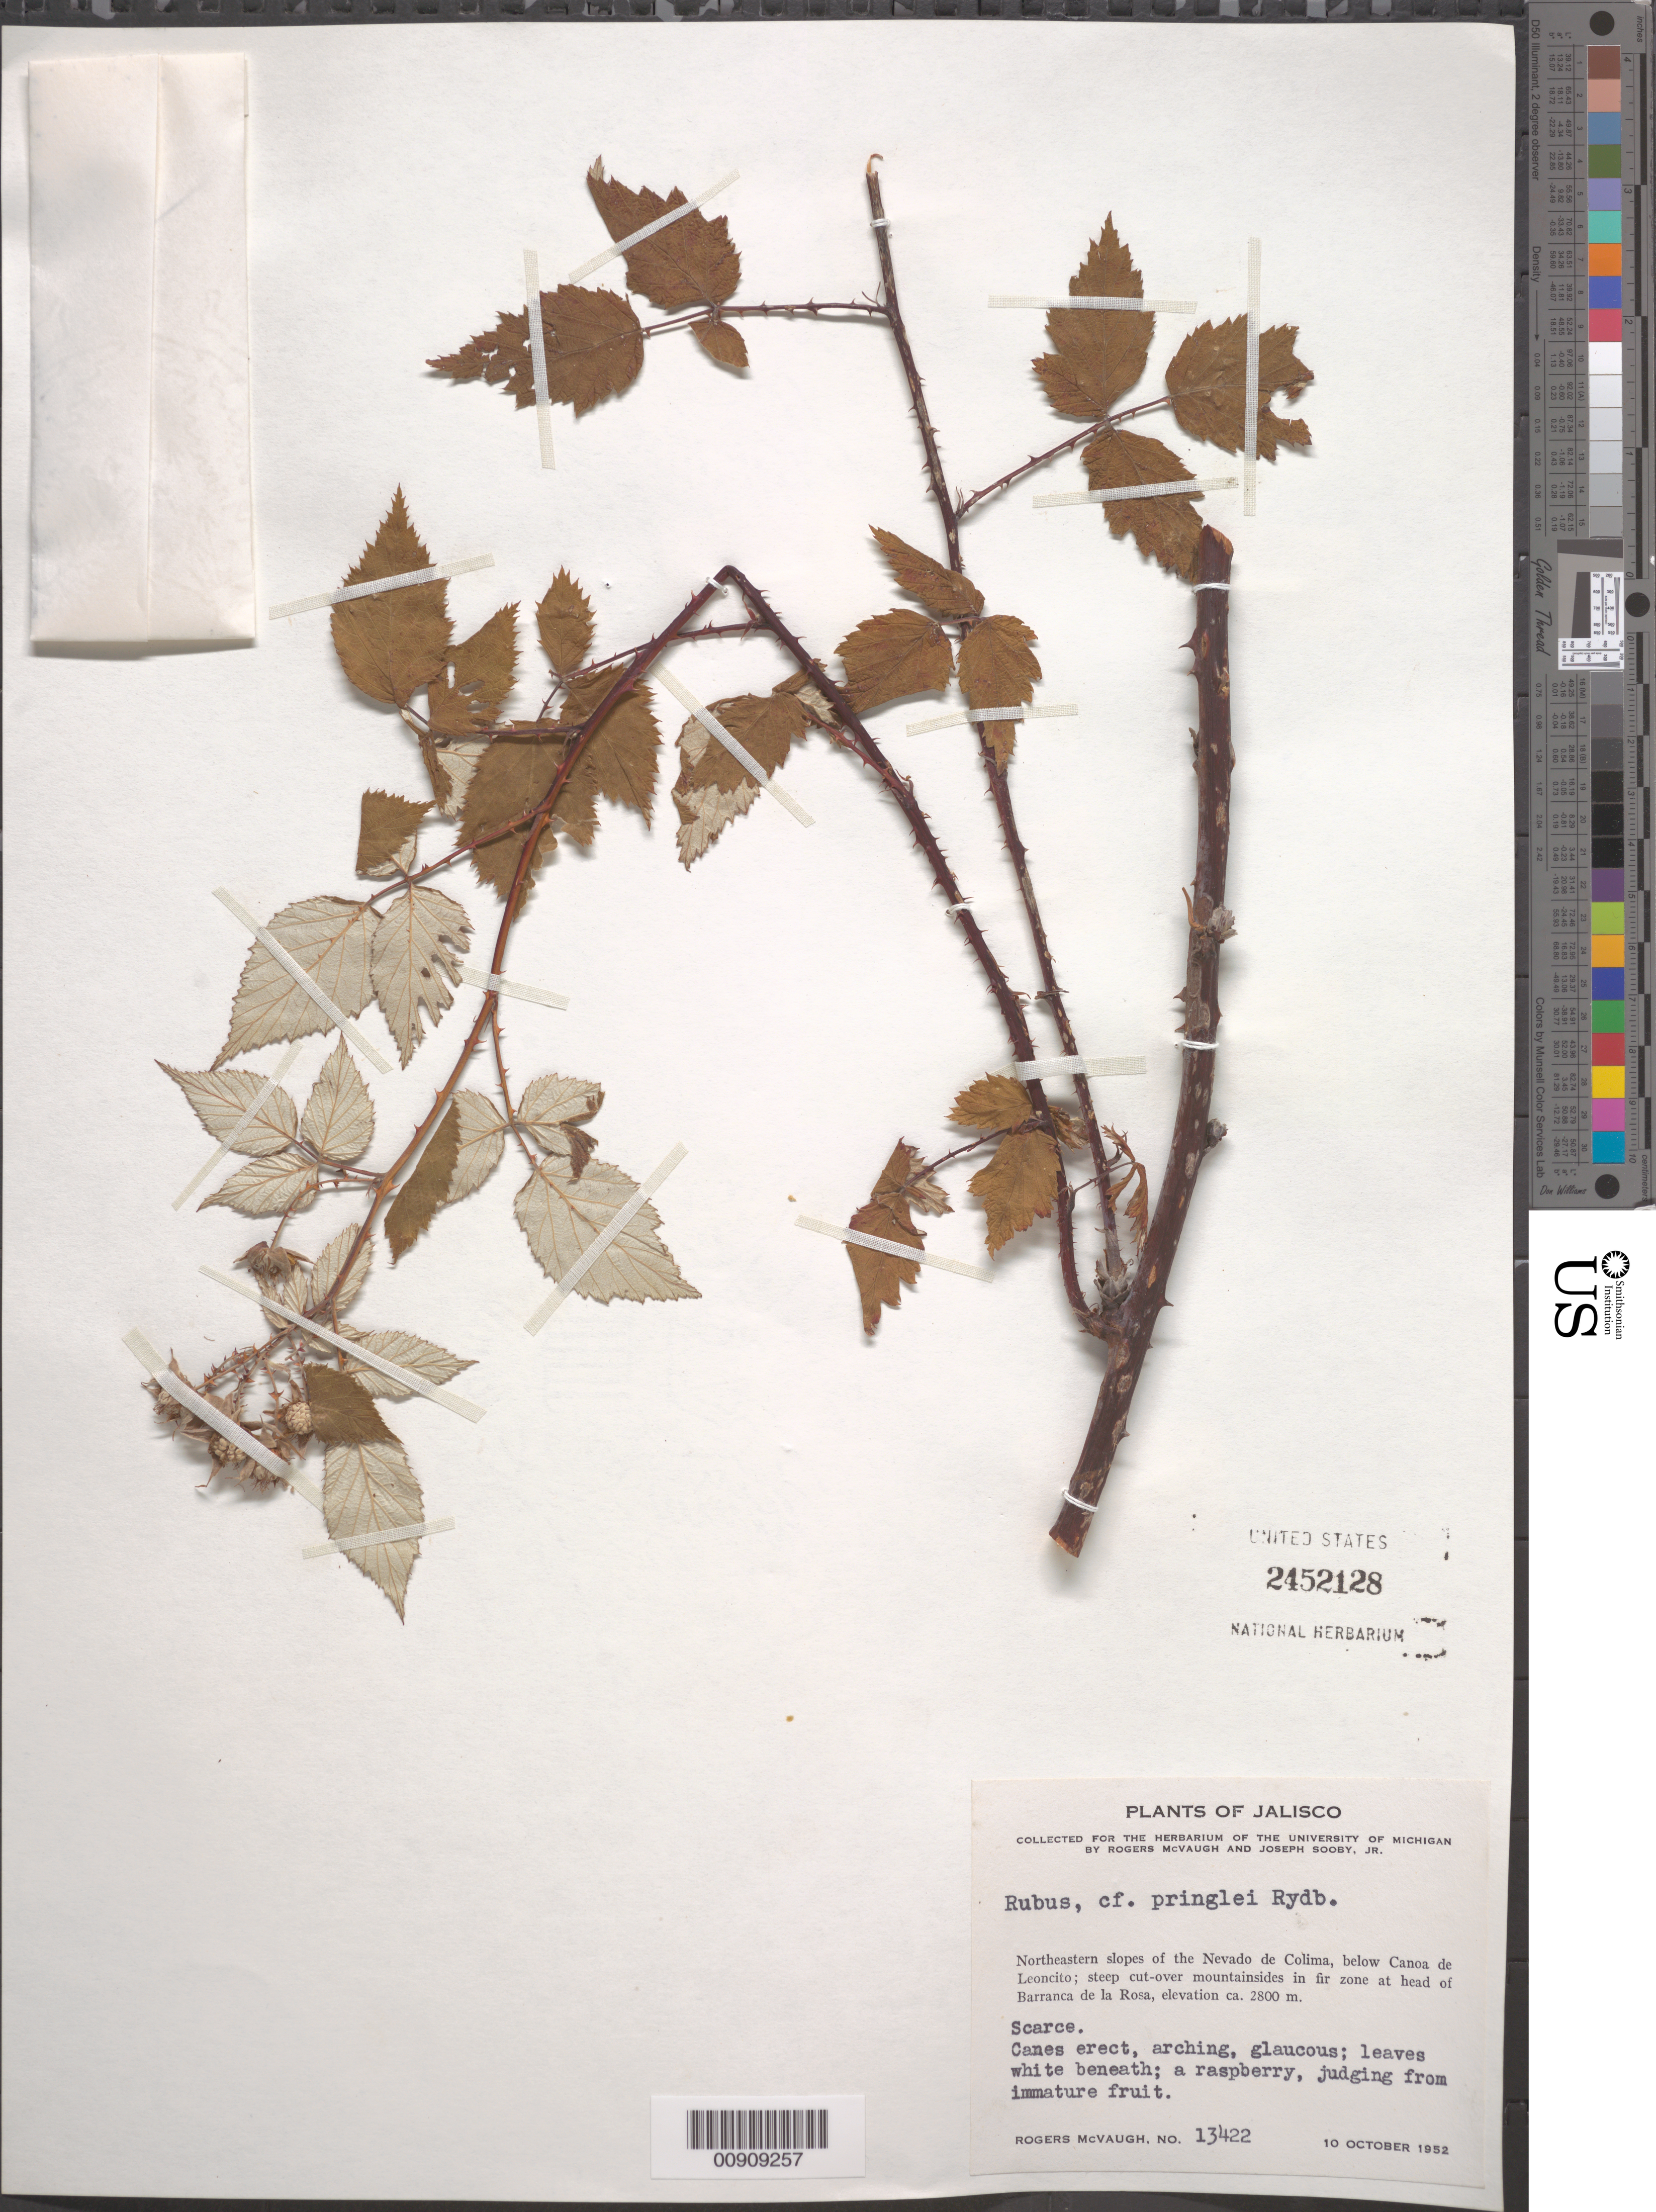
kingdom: Plantae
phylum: Tracheophyta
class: Magnoliopsida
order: Rosales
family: Rosaceae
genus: Rubus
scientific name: Rubus pringlei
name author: Rydb.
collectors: R. McVaugh & J. Sooby Jr.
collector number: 13422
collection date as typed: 10 Oct 1952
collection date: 1952-10-10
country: Mexico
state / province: Jalisco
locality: Northeastern slopes of the Nevado de Colima, below Canoa de Leoncito; steep cut-over mountainsides in fir zone at head of Barranca de la Rosa.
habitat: steep cut-over mountainsides in fir zone at head of Barranca.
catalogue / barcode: US 2452128